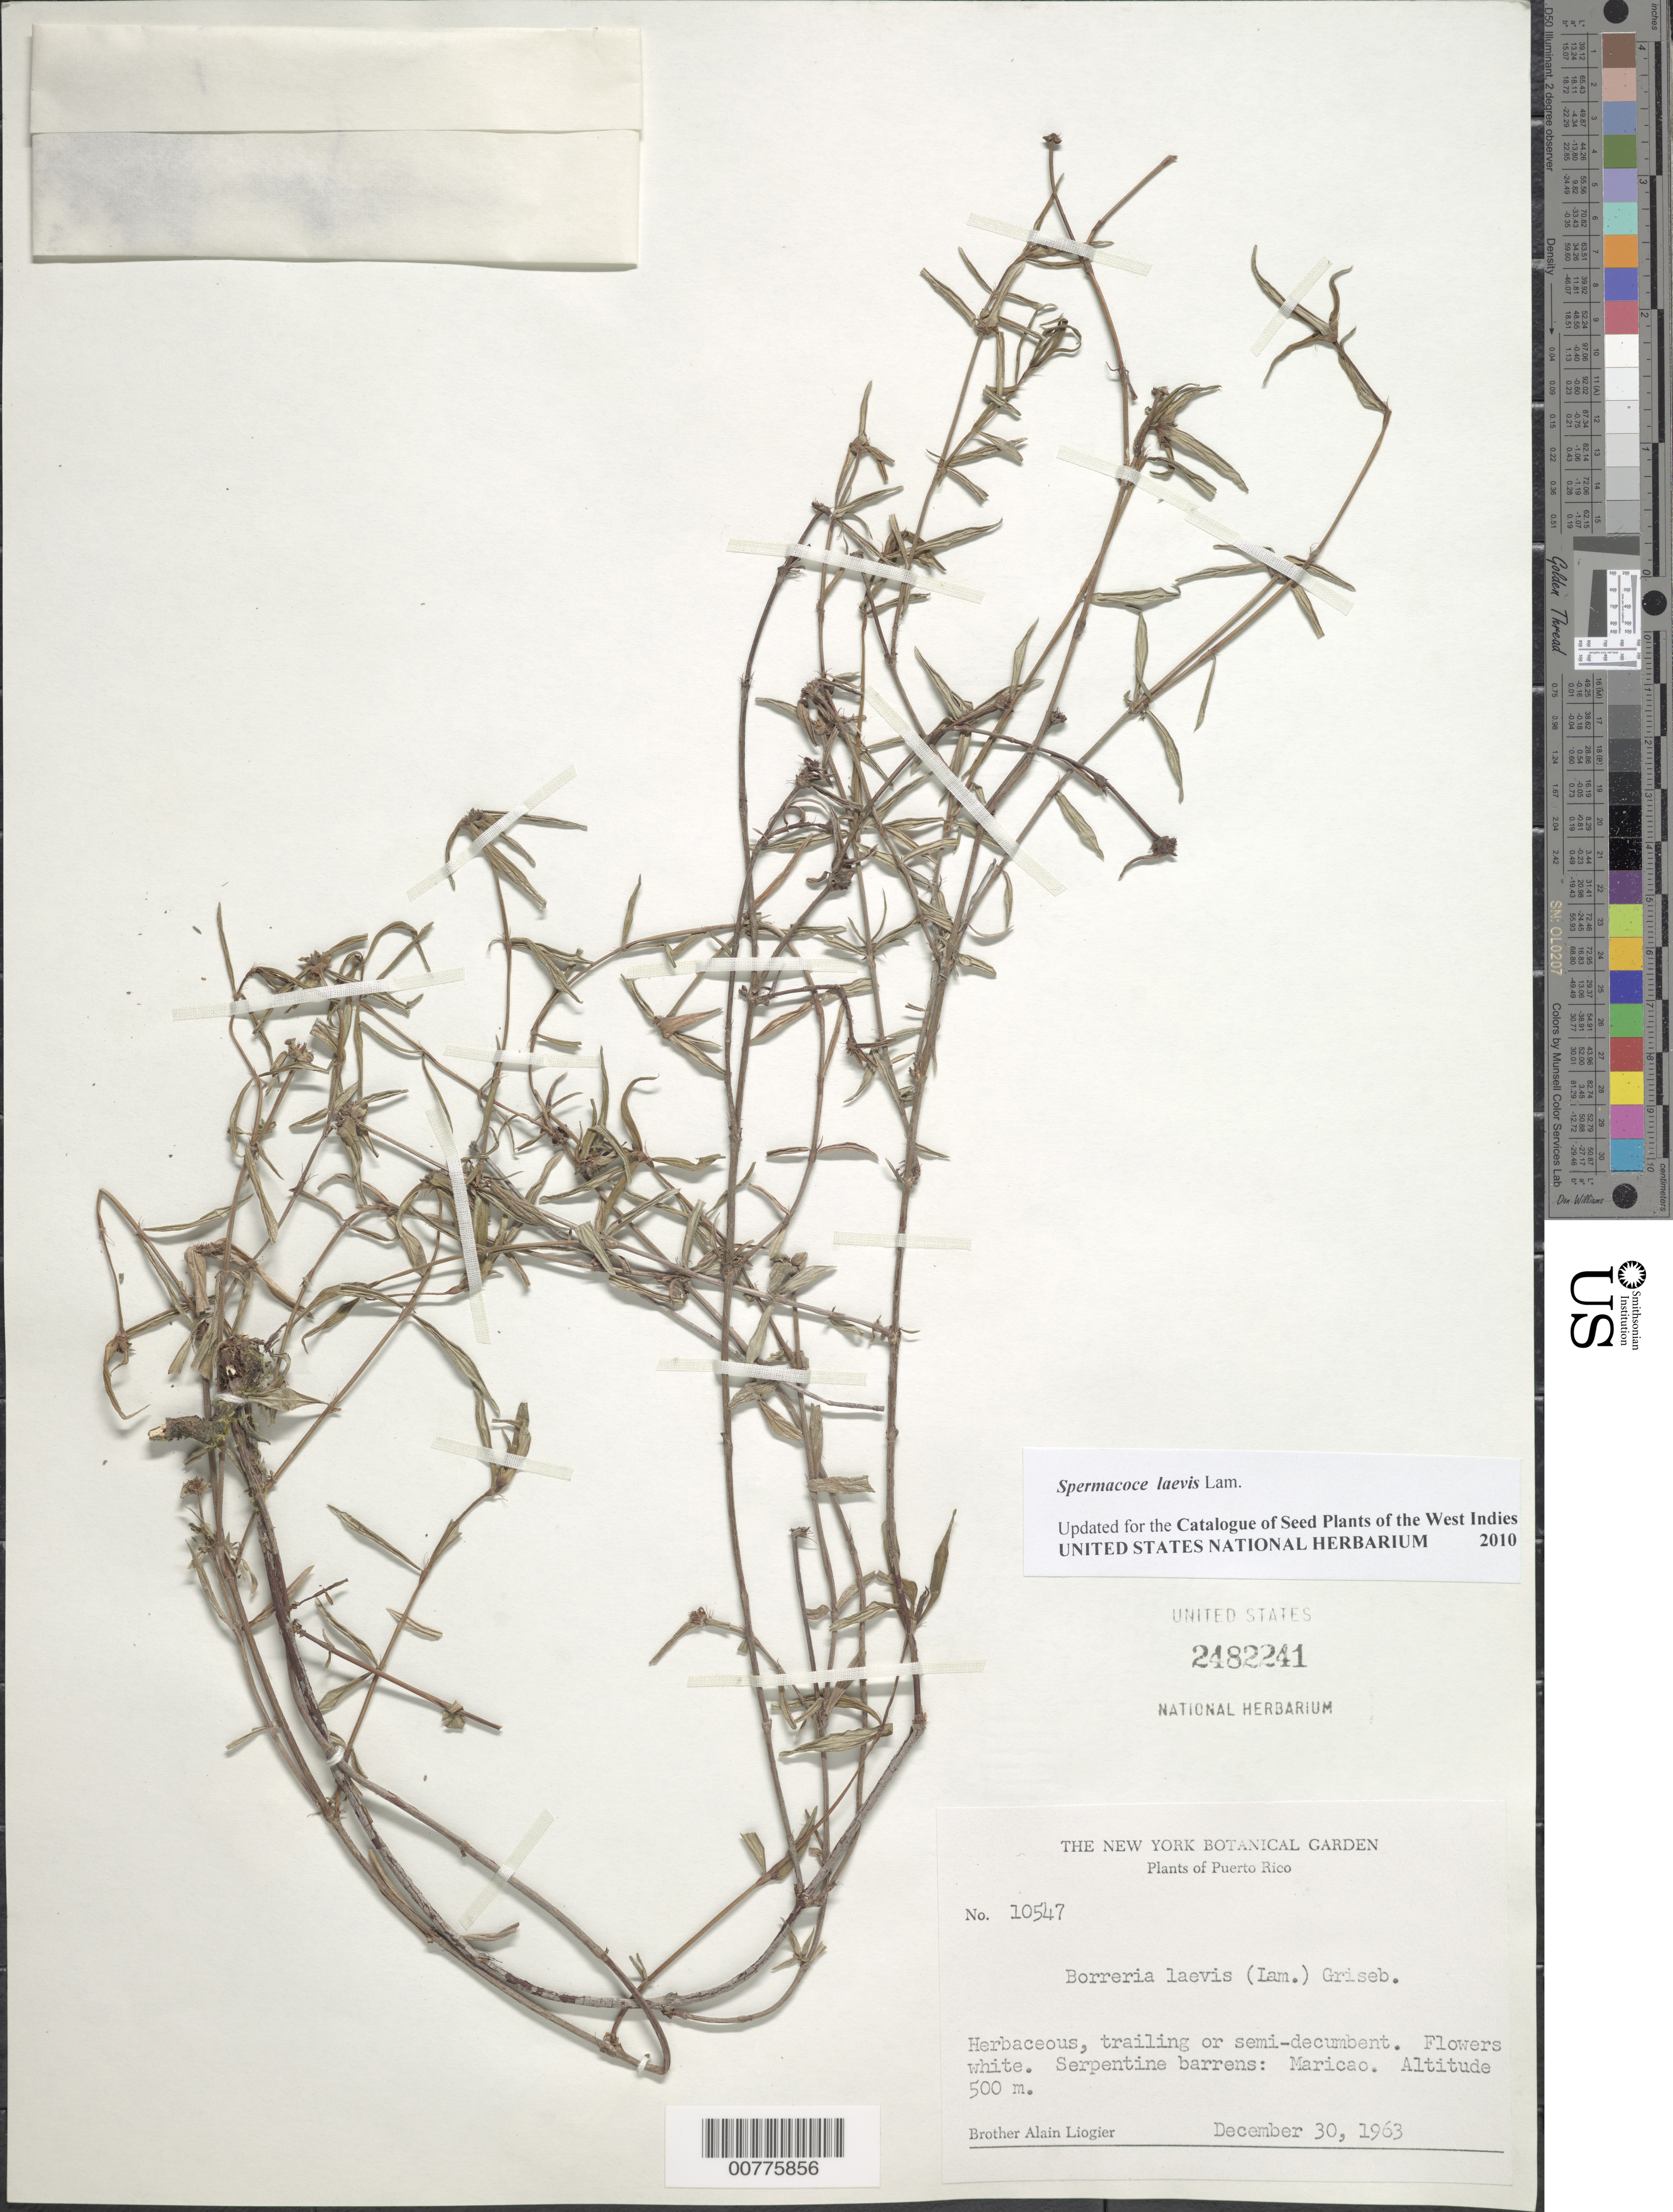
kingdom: Plantae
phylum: Tracheophyta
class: Magnoliopsida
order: Gentianales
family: Rubiaceae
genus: Spermacoce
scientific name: Spermacoce laevis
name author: Lam.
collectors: A. H. Liogier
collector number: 10547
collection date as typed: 30 Dec 1963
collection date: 1963-12-30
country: Puerto Rico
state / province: Maricao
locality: Serpentine barrens: Maricao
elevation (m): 500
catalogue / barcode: US 2482241